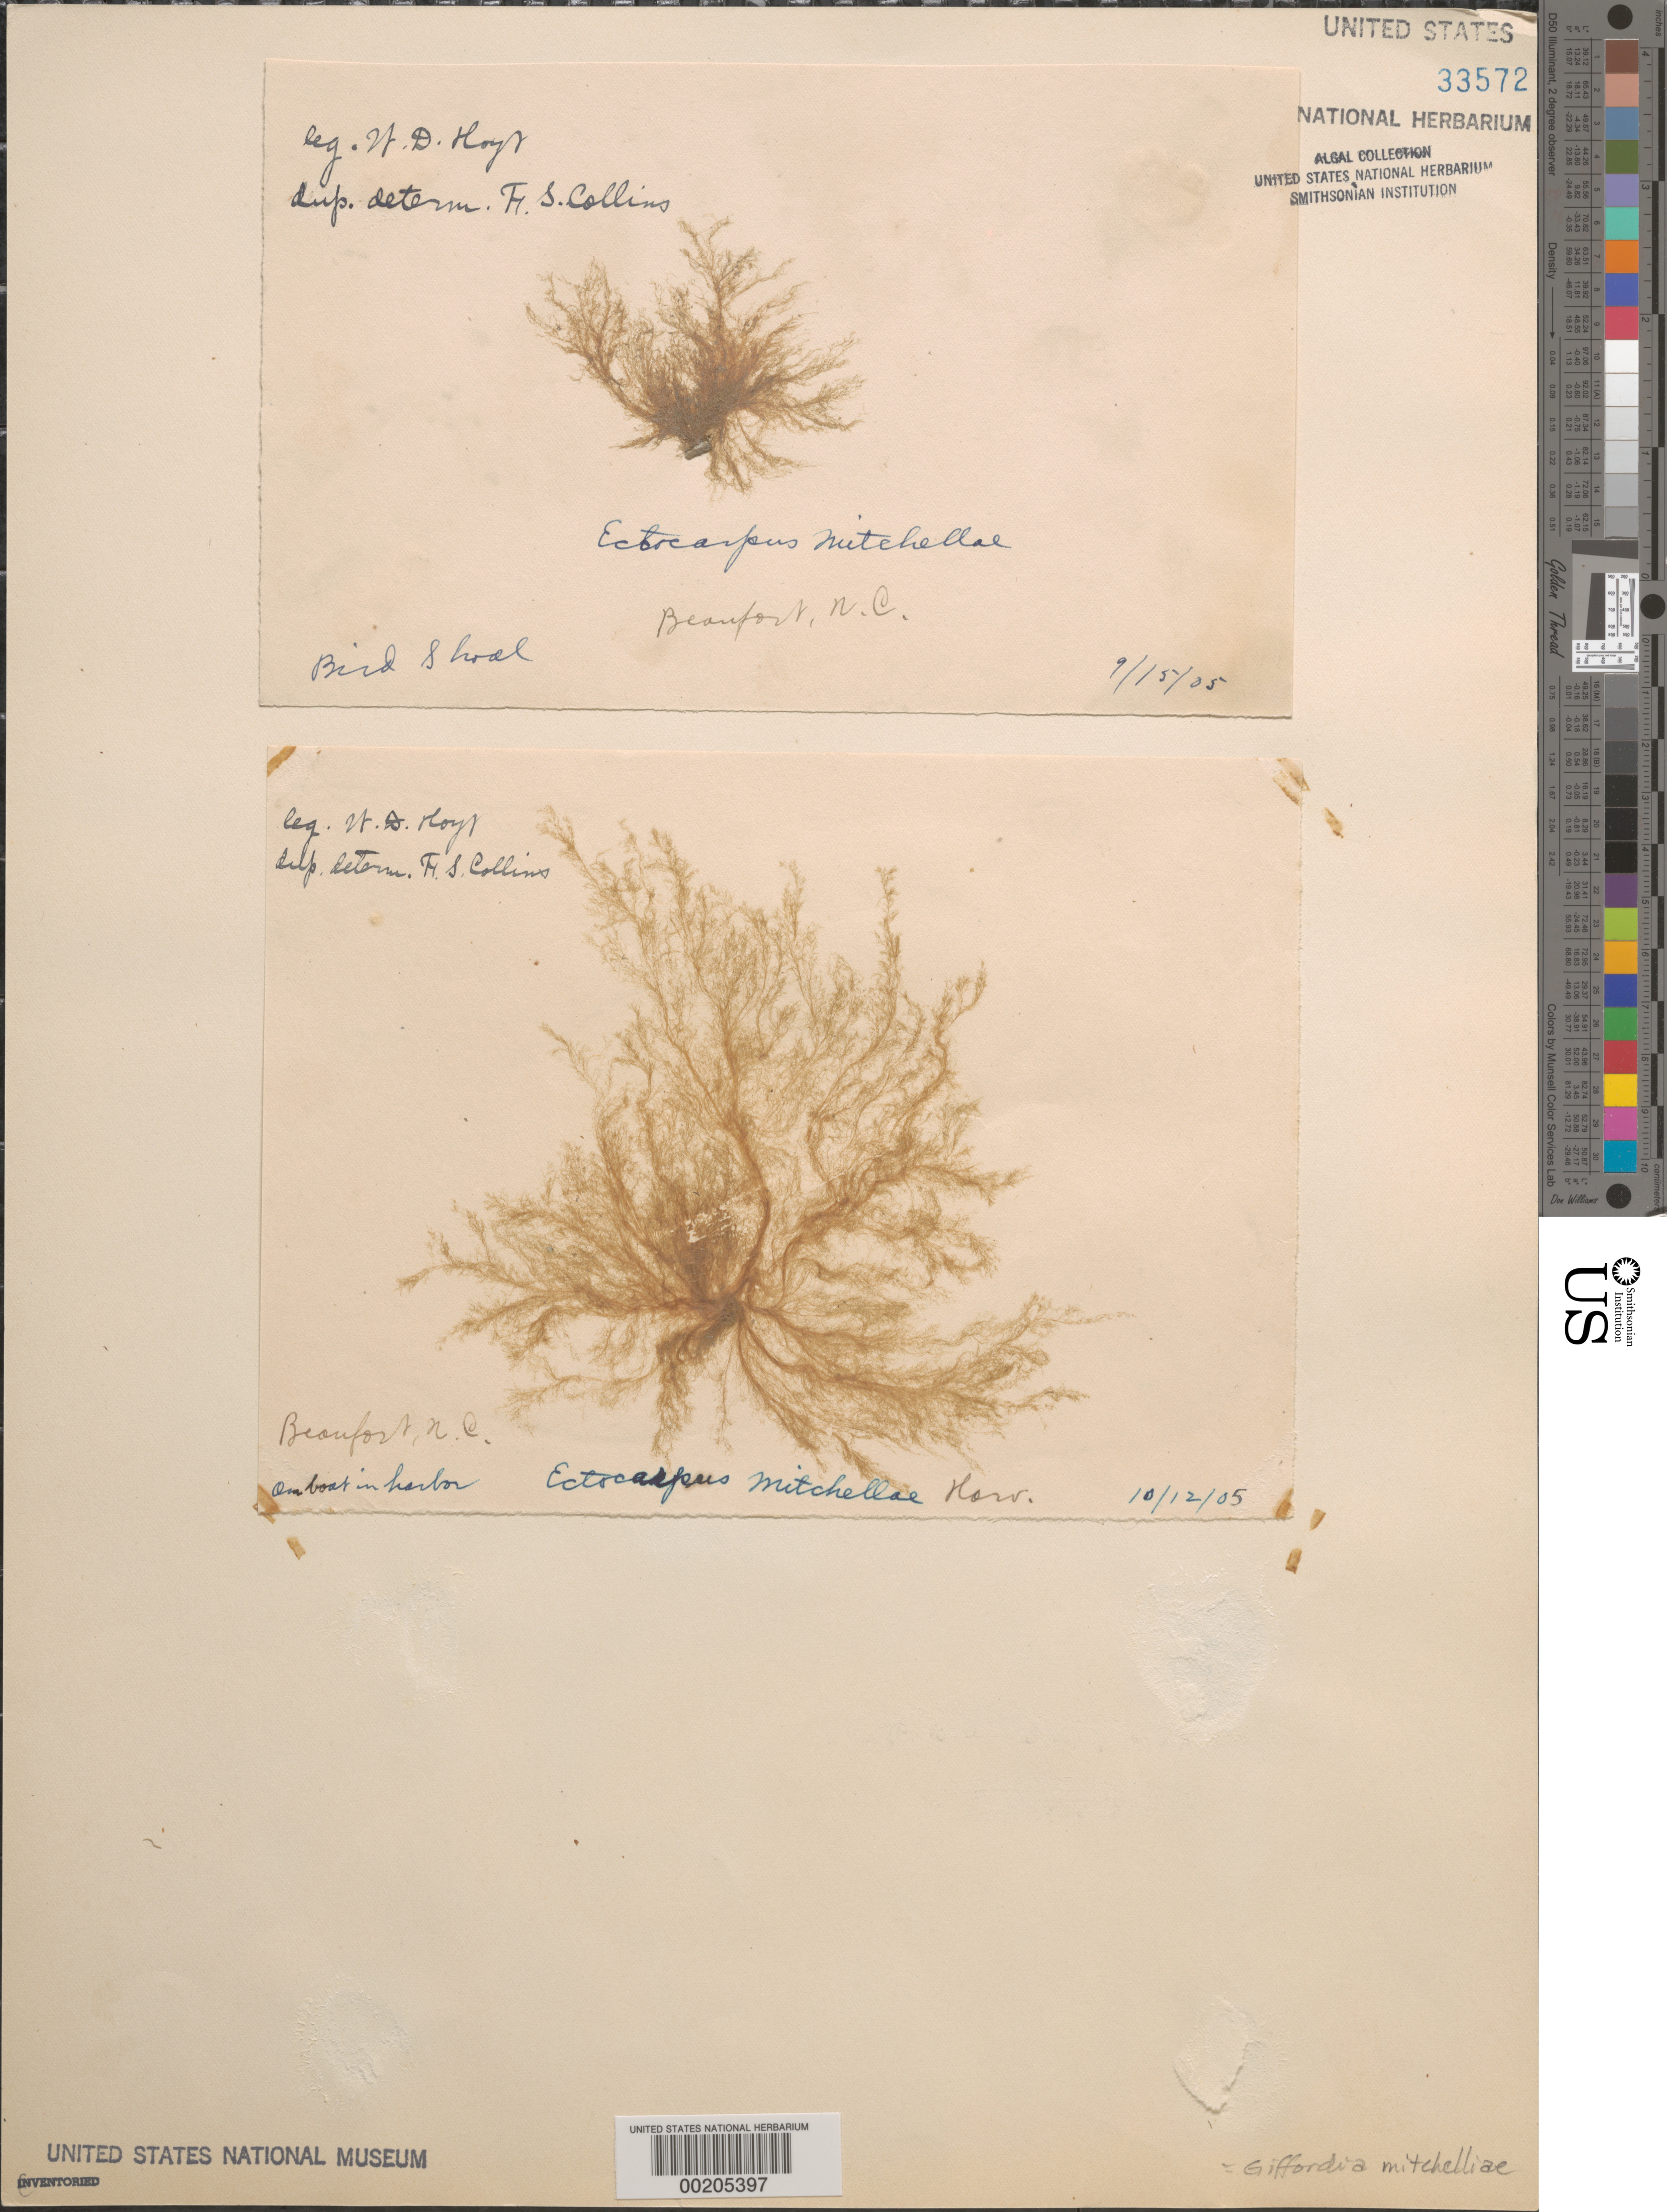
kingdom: Chromista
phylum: Ochrophyta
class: Phaeophyceae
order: Ectocarpales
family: Acinetosporaceae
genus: Feldmannia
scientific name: Feldmannia mitchelliae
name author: (Harv.) H.-S. Kim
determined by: Algae name updating Project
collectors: W. D. Hoyt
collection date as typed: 15 Sep 1905 AND 12 Oct 1905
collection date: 1905-09-15,1905-10-12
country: United States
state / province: North Carolina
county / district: Carteret County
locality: Beaufort Harbor and Bird Shoal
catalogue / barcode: US 33572